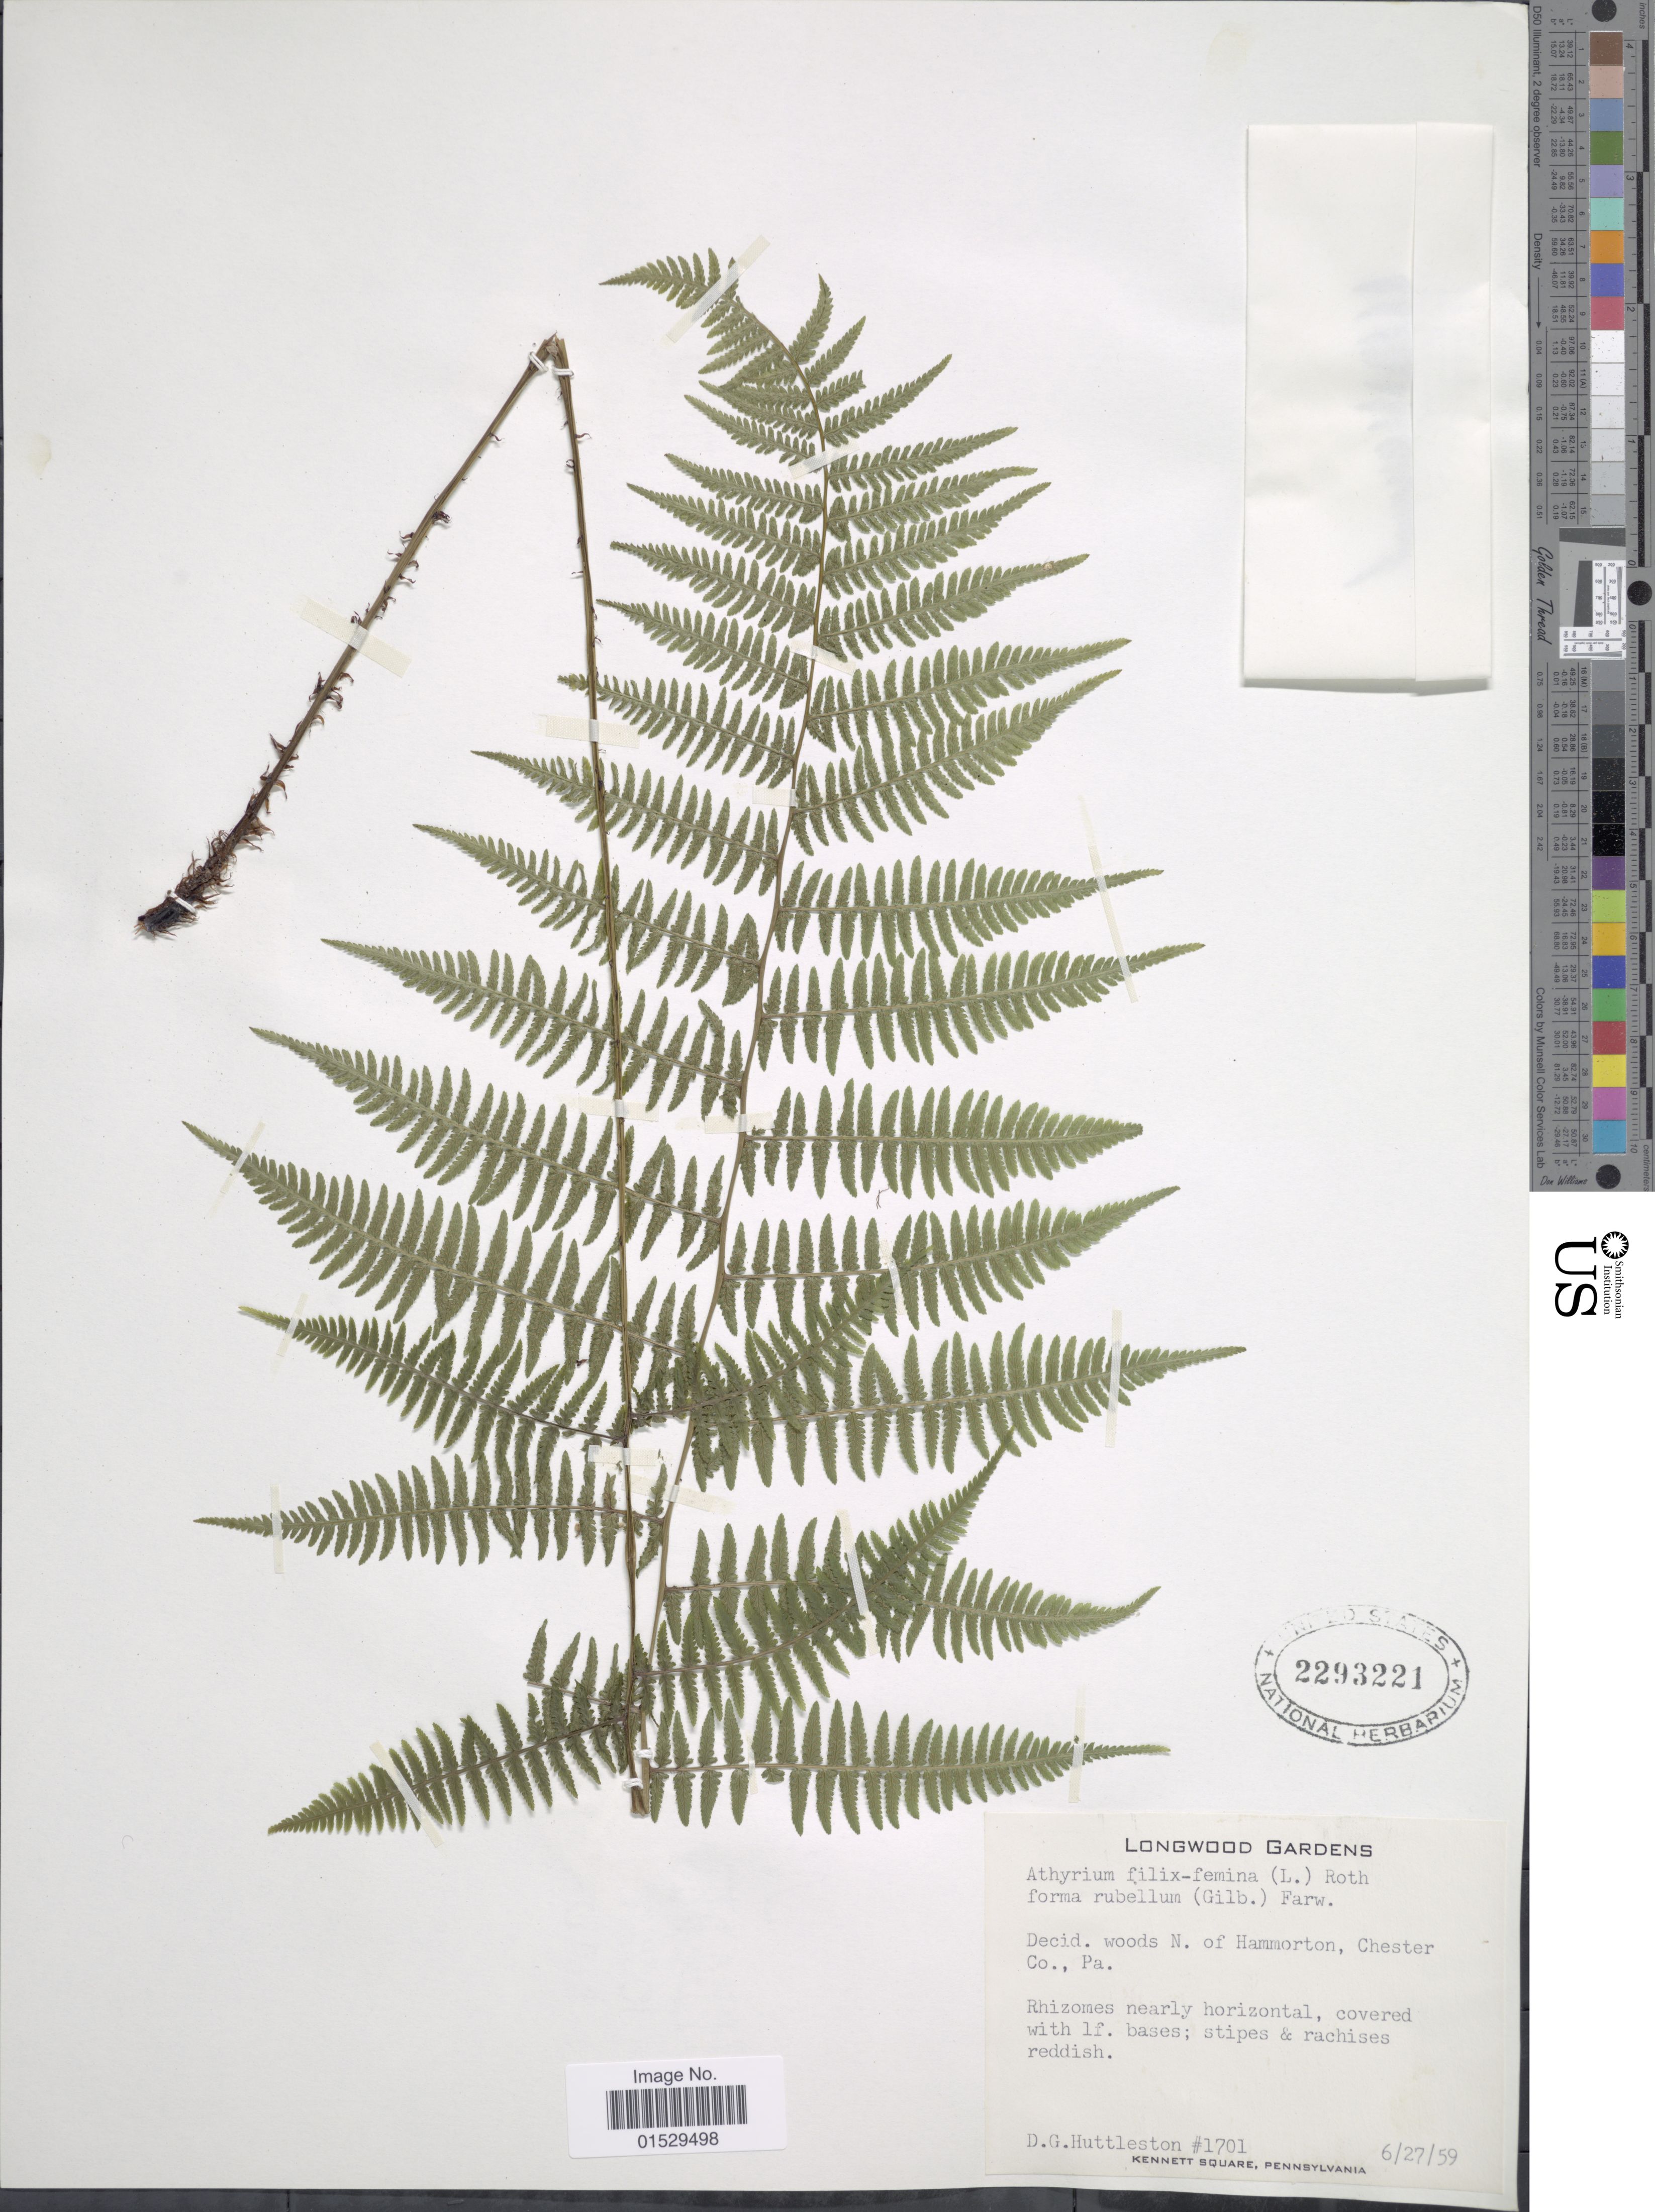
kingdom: Plantae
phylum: Tracheophyta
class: Polypodiopsida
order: Polypodiales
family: Athyriaceae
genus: Athyrium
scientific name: Athyrium filix-femina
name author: (L.) Roth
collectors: D. G. Huttleston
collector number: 1701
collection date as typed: Transcribed d/m/y: 27/6/59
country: United States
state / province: Pennsylvania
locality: Longwood Gardens, Decid. woods N. of Hammorton, Chester Co., Pa.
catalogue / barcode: US 2293221